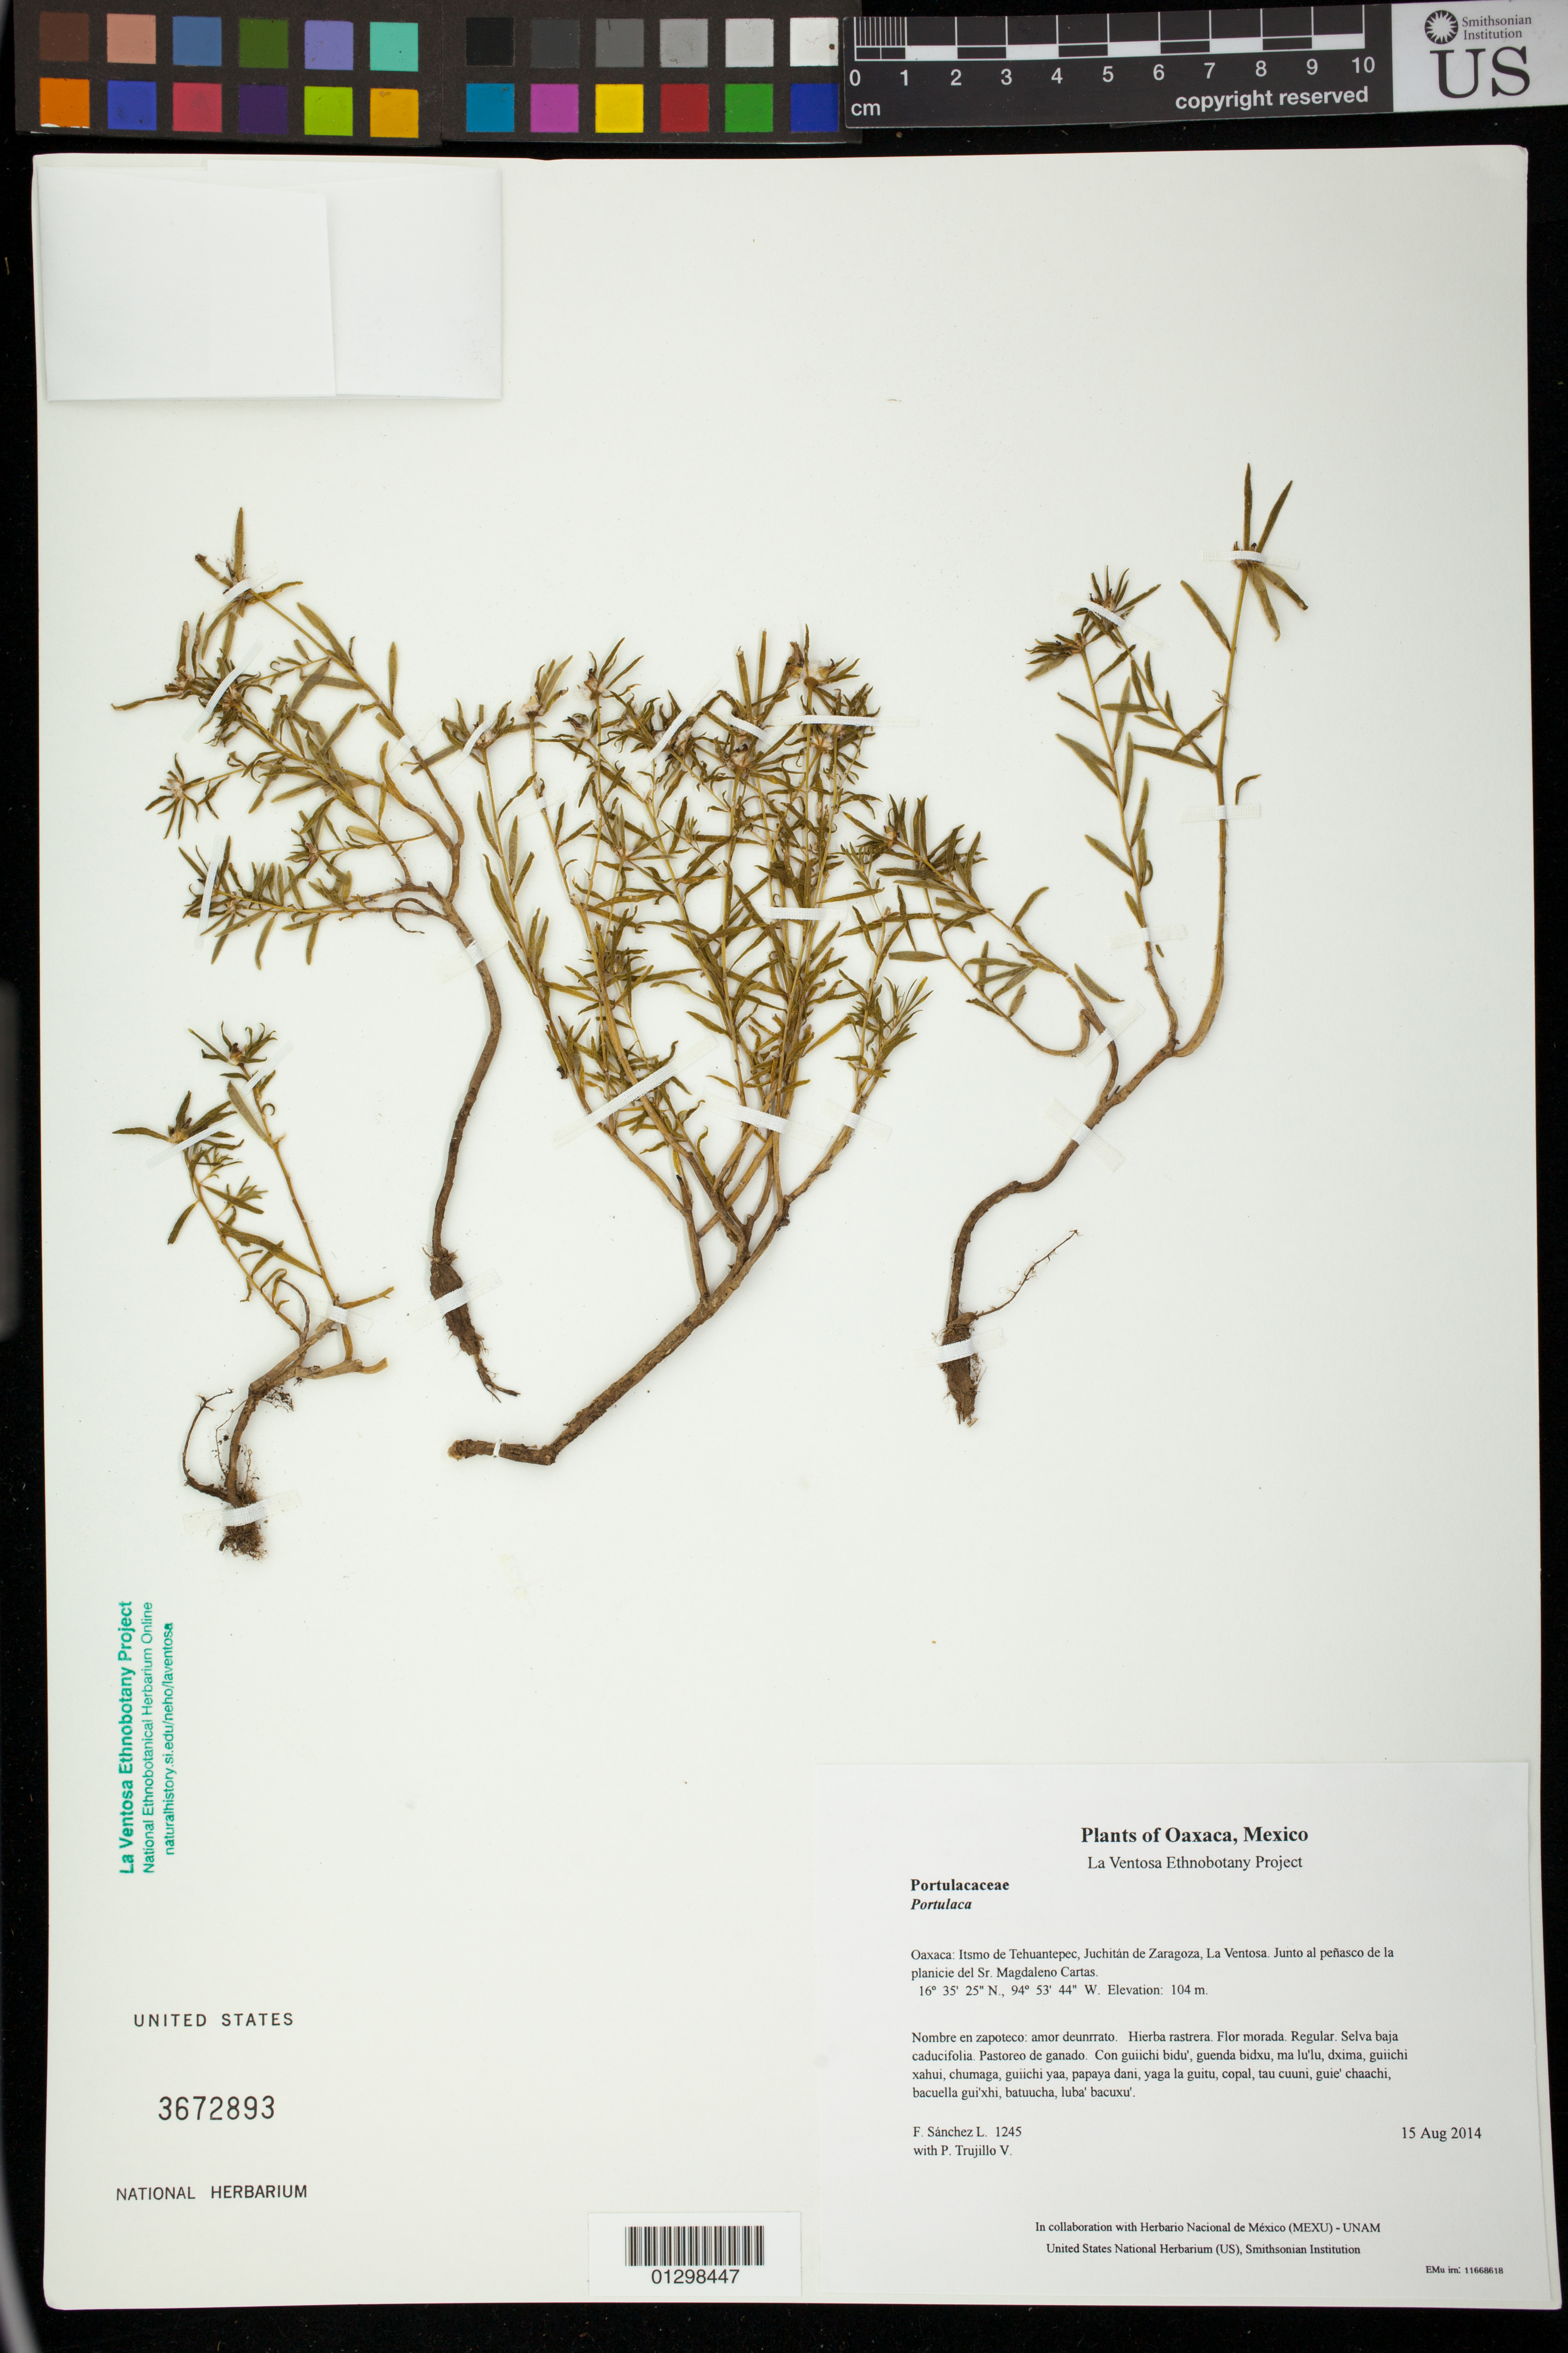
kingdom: Plantae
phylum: Tracheophyta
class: Magnoliopsida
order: Caryophyllales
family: Portulacaceae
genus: Portulaca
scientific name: Portulaca pilosa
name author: L.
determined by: Velasco G., Kenia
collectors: F. Sánchez L. & P. Trujillo V.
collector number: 1245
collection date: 2014-08-15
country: Mexico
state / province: Oaxaca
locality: Itsmo de Tehuantepec, Juchitán de Zaragoza, La Ventosa. Junto al peñasco de la planicie del Sr. Magdaleno Cartas.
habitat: Selva baja caducifolia. Pastoreo de ganado.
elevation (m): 104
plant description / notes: JEBOT, MEXU, US; Guixi bandaga. Guie' nagu. Nuu.; amor de un rato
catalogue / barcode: US 3672893